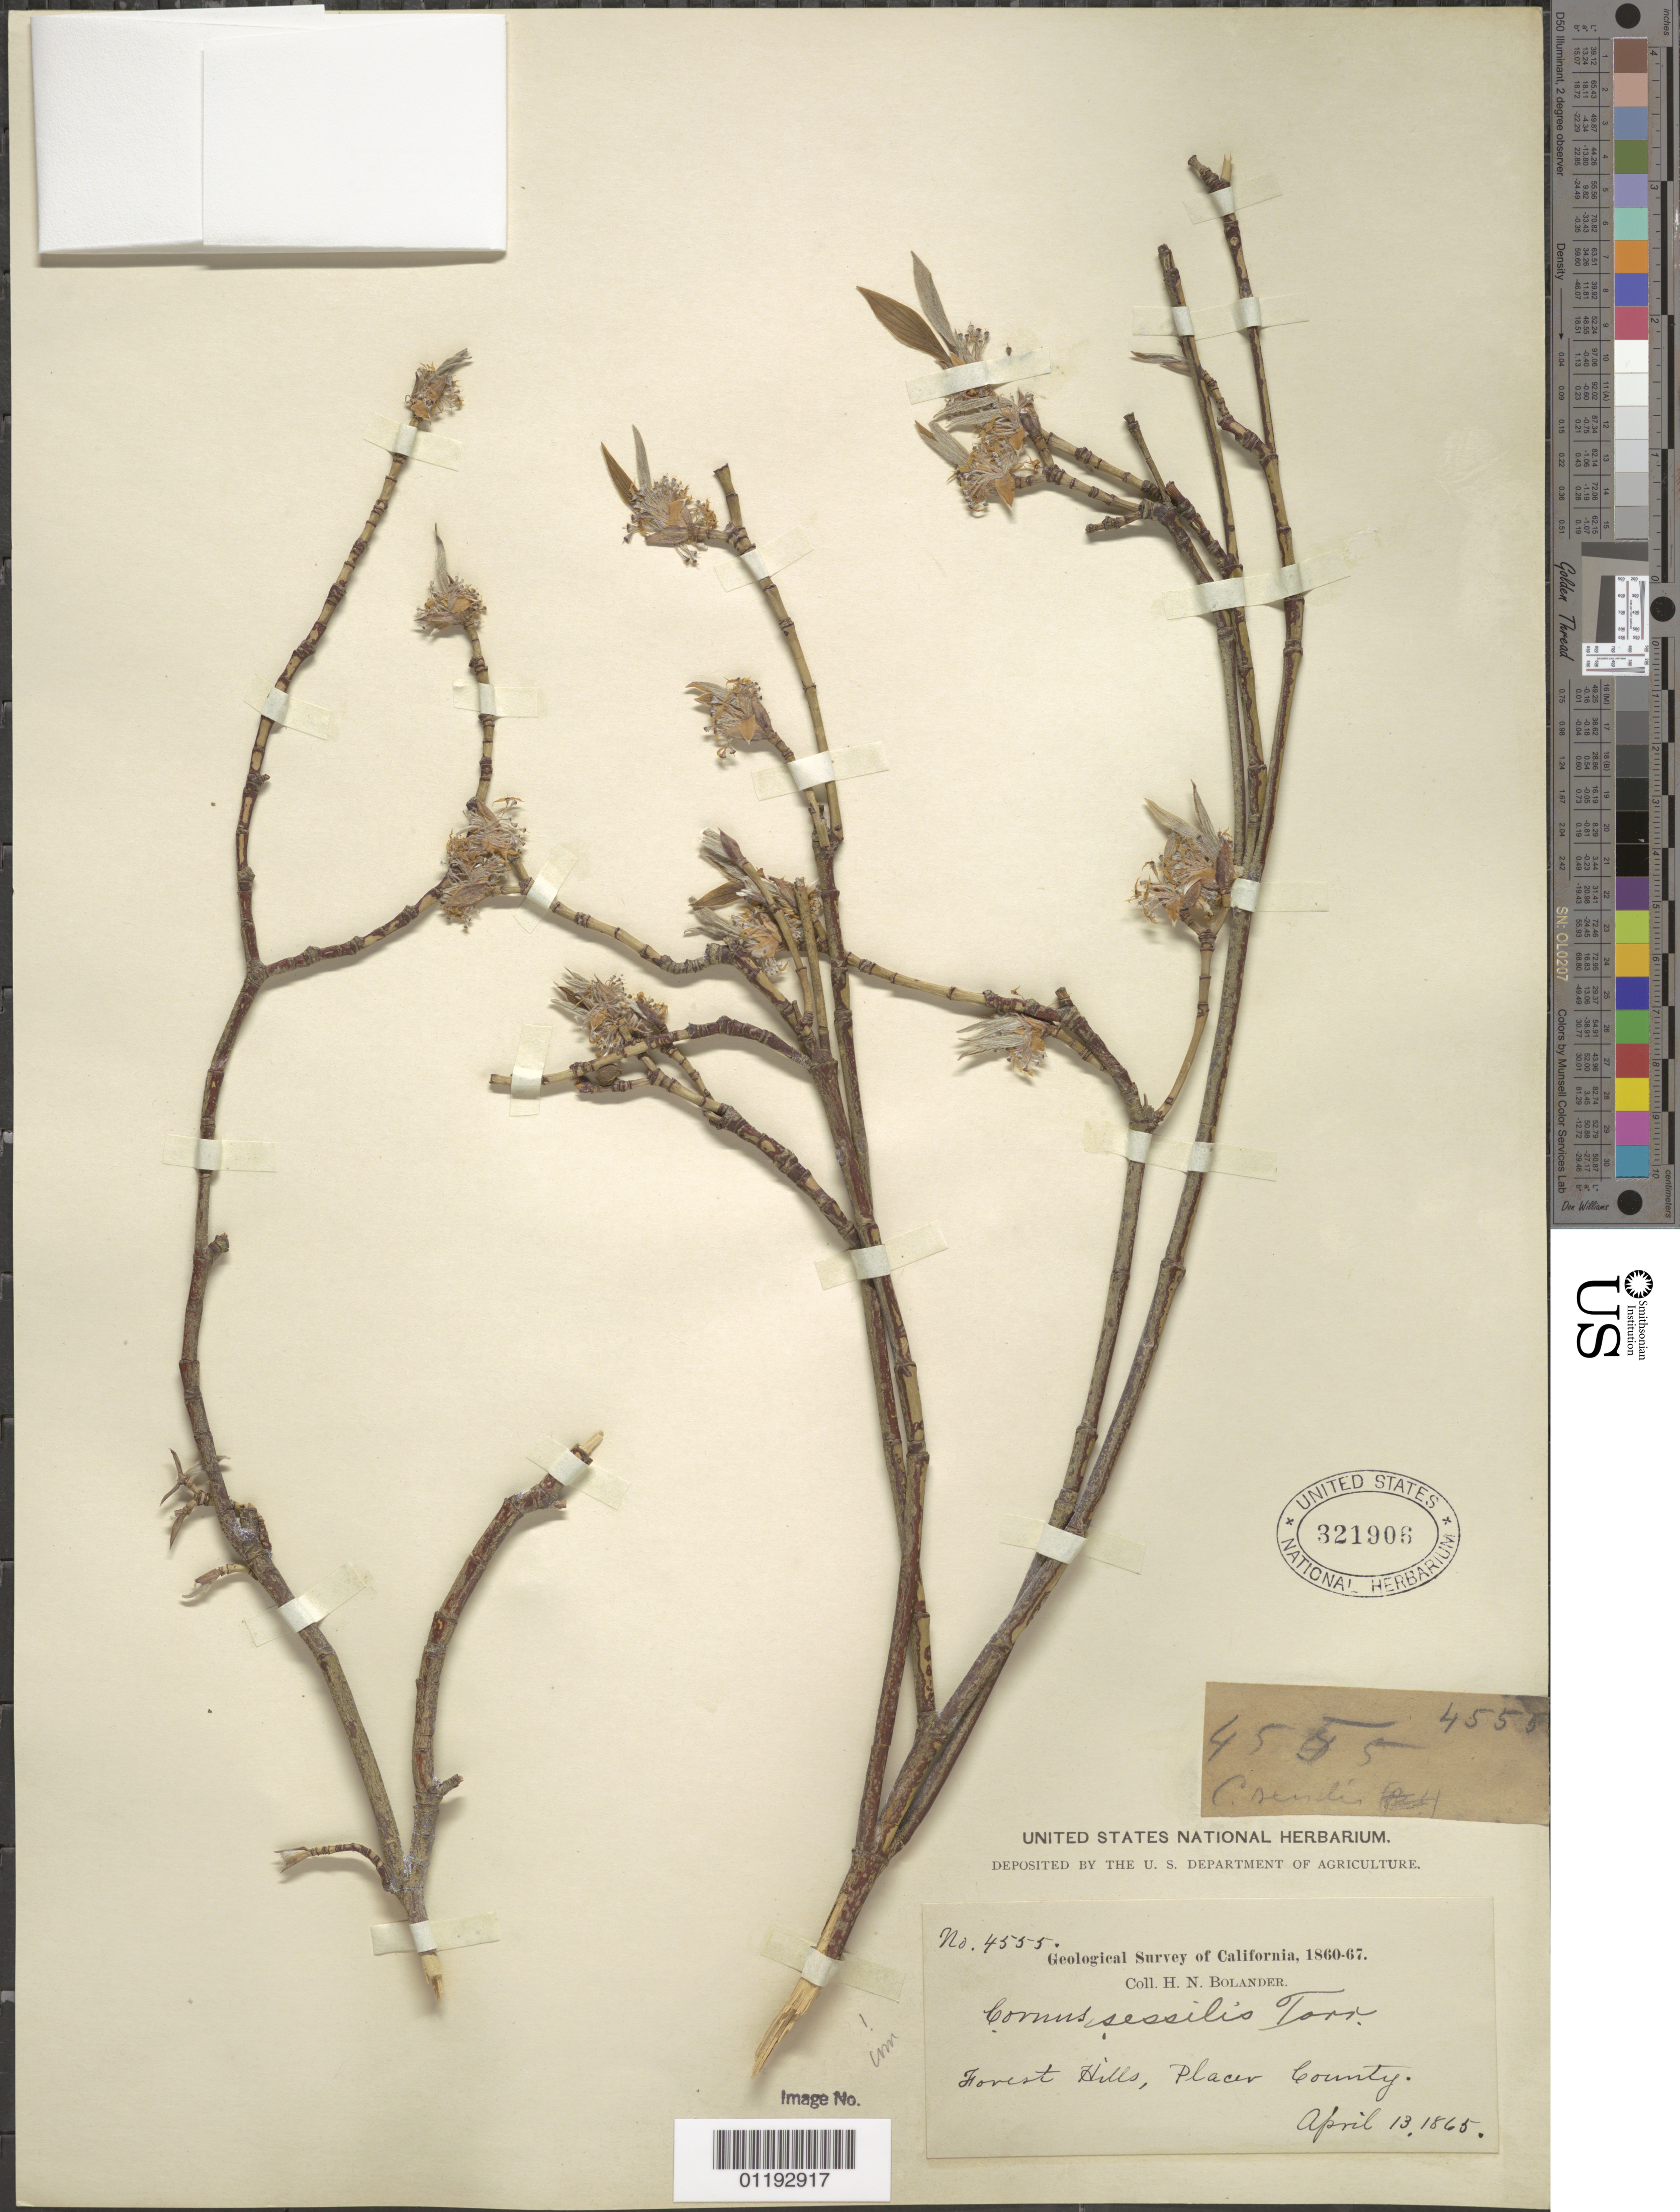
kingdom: Plantae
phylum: Tracheophyta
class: Magnoliopsida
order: Cornales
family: Cornaceae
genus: Cornus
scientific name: Cornus sessilis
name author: Torr. ex Durand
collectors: H. Bolander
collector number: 4555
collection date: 1865-04-13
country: United States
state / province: California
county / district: Placer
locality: Forest Hills.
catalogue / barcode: US 321906